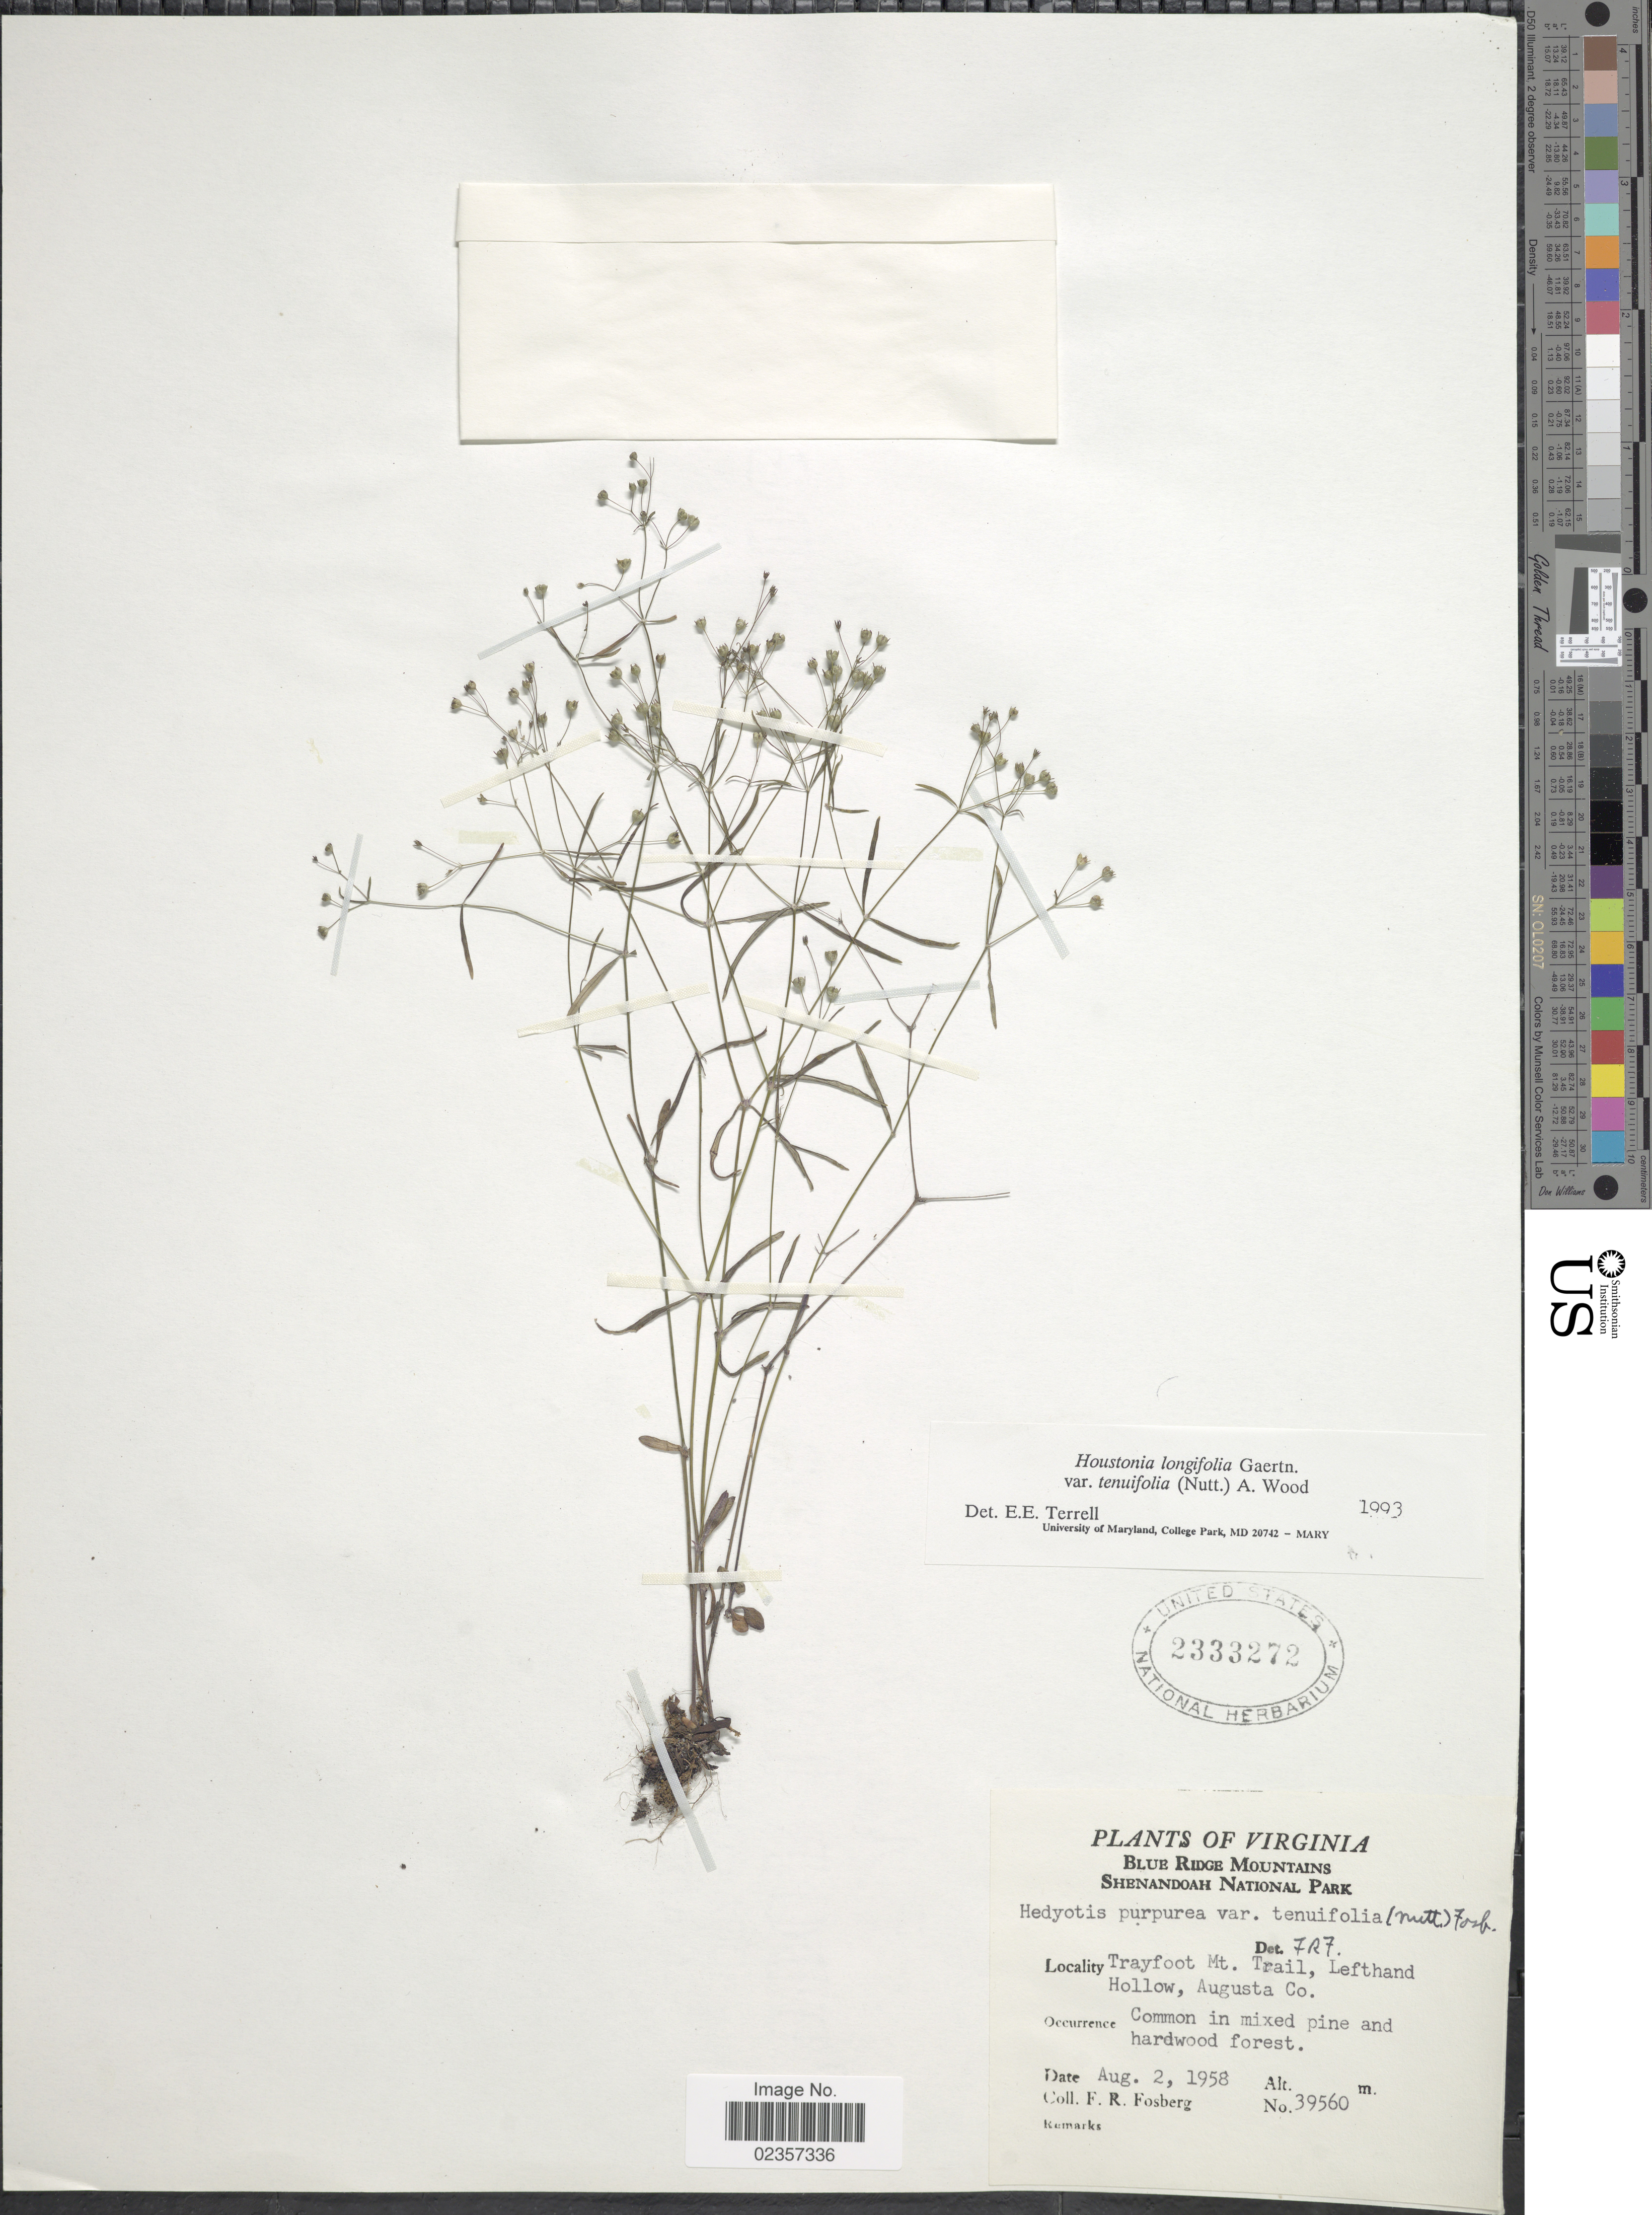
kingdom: Plantae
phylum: Tracheophyta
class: Magnoliopsida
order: Gentianales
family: Rubiaceae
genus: Houstonia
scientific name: Houstonia longifolia var. tenuifolia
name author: (Nutt.) Alph. Wood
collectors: F. R. Fosberg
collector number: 39560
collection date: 1958-08-02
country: United States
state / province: Virginia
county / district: Augusta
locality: Blue Ridge Mountains, Shenandoah National Park. Trayfoot Mt. Trail, Lefthand Hollow, Augusta Co.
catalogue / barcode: US 2333272